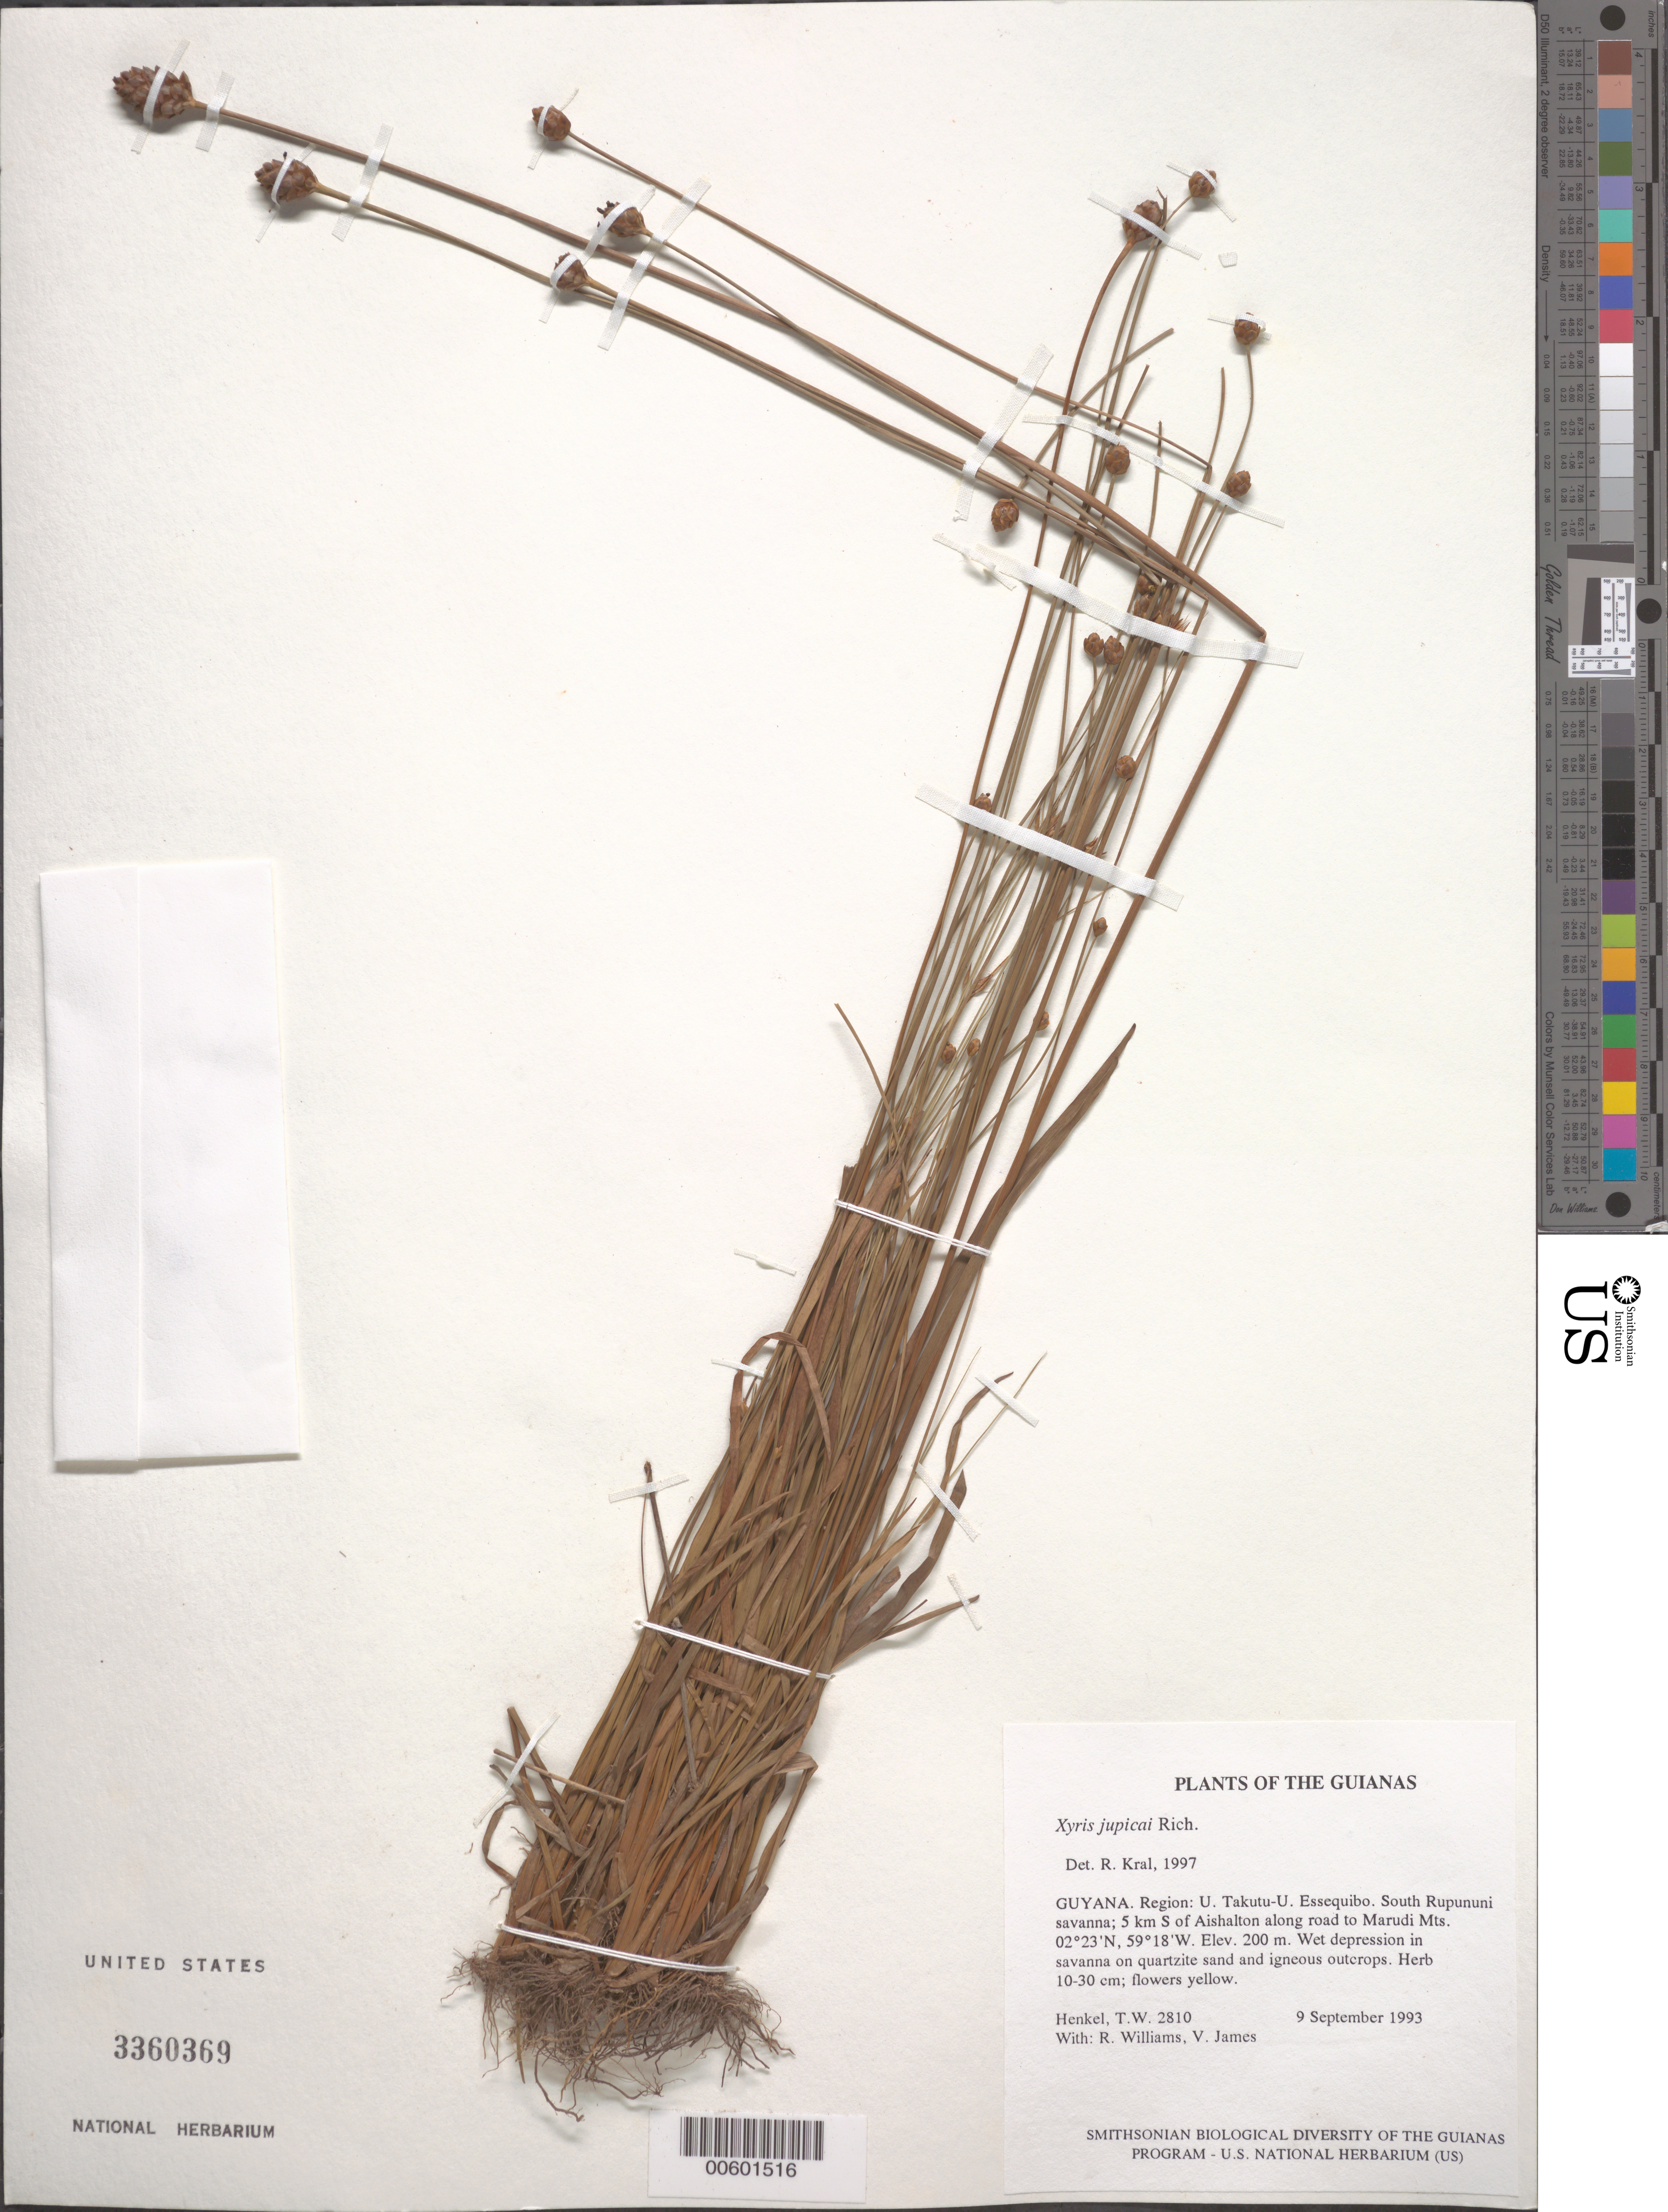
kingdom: Plantae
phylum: Tracheophyta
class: Liliopsida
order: Poales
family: Xyridaceae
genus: Xyris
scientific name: Xyris jupicai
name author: Rich.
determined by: Kral, Robert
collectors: T. Henkel, R. Williams & V. James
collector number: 2810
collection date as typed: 9 September 1993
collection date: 1993-09-09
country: Guyana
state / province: U. Takutu-U. Essequibo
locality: South Rupununi savanna; 5 km S of Aishalton along road to Marudi Mts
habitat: Wet depression in savanna on quartzite sand and igneous outcrops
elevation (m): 200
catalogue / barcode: US 3360369